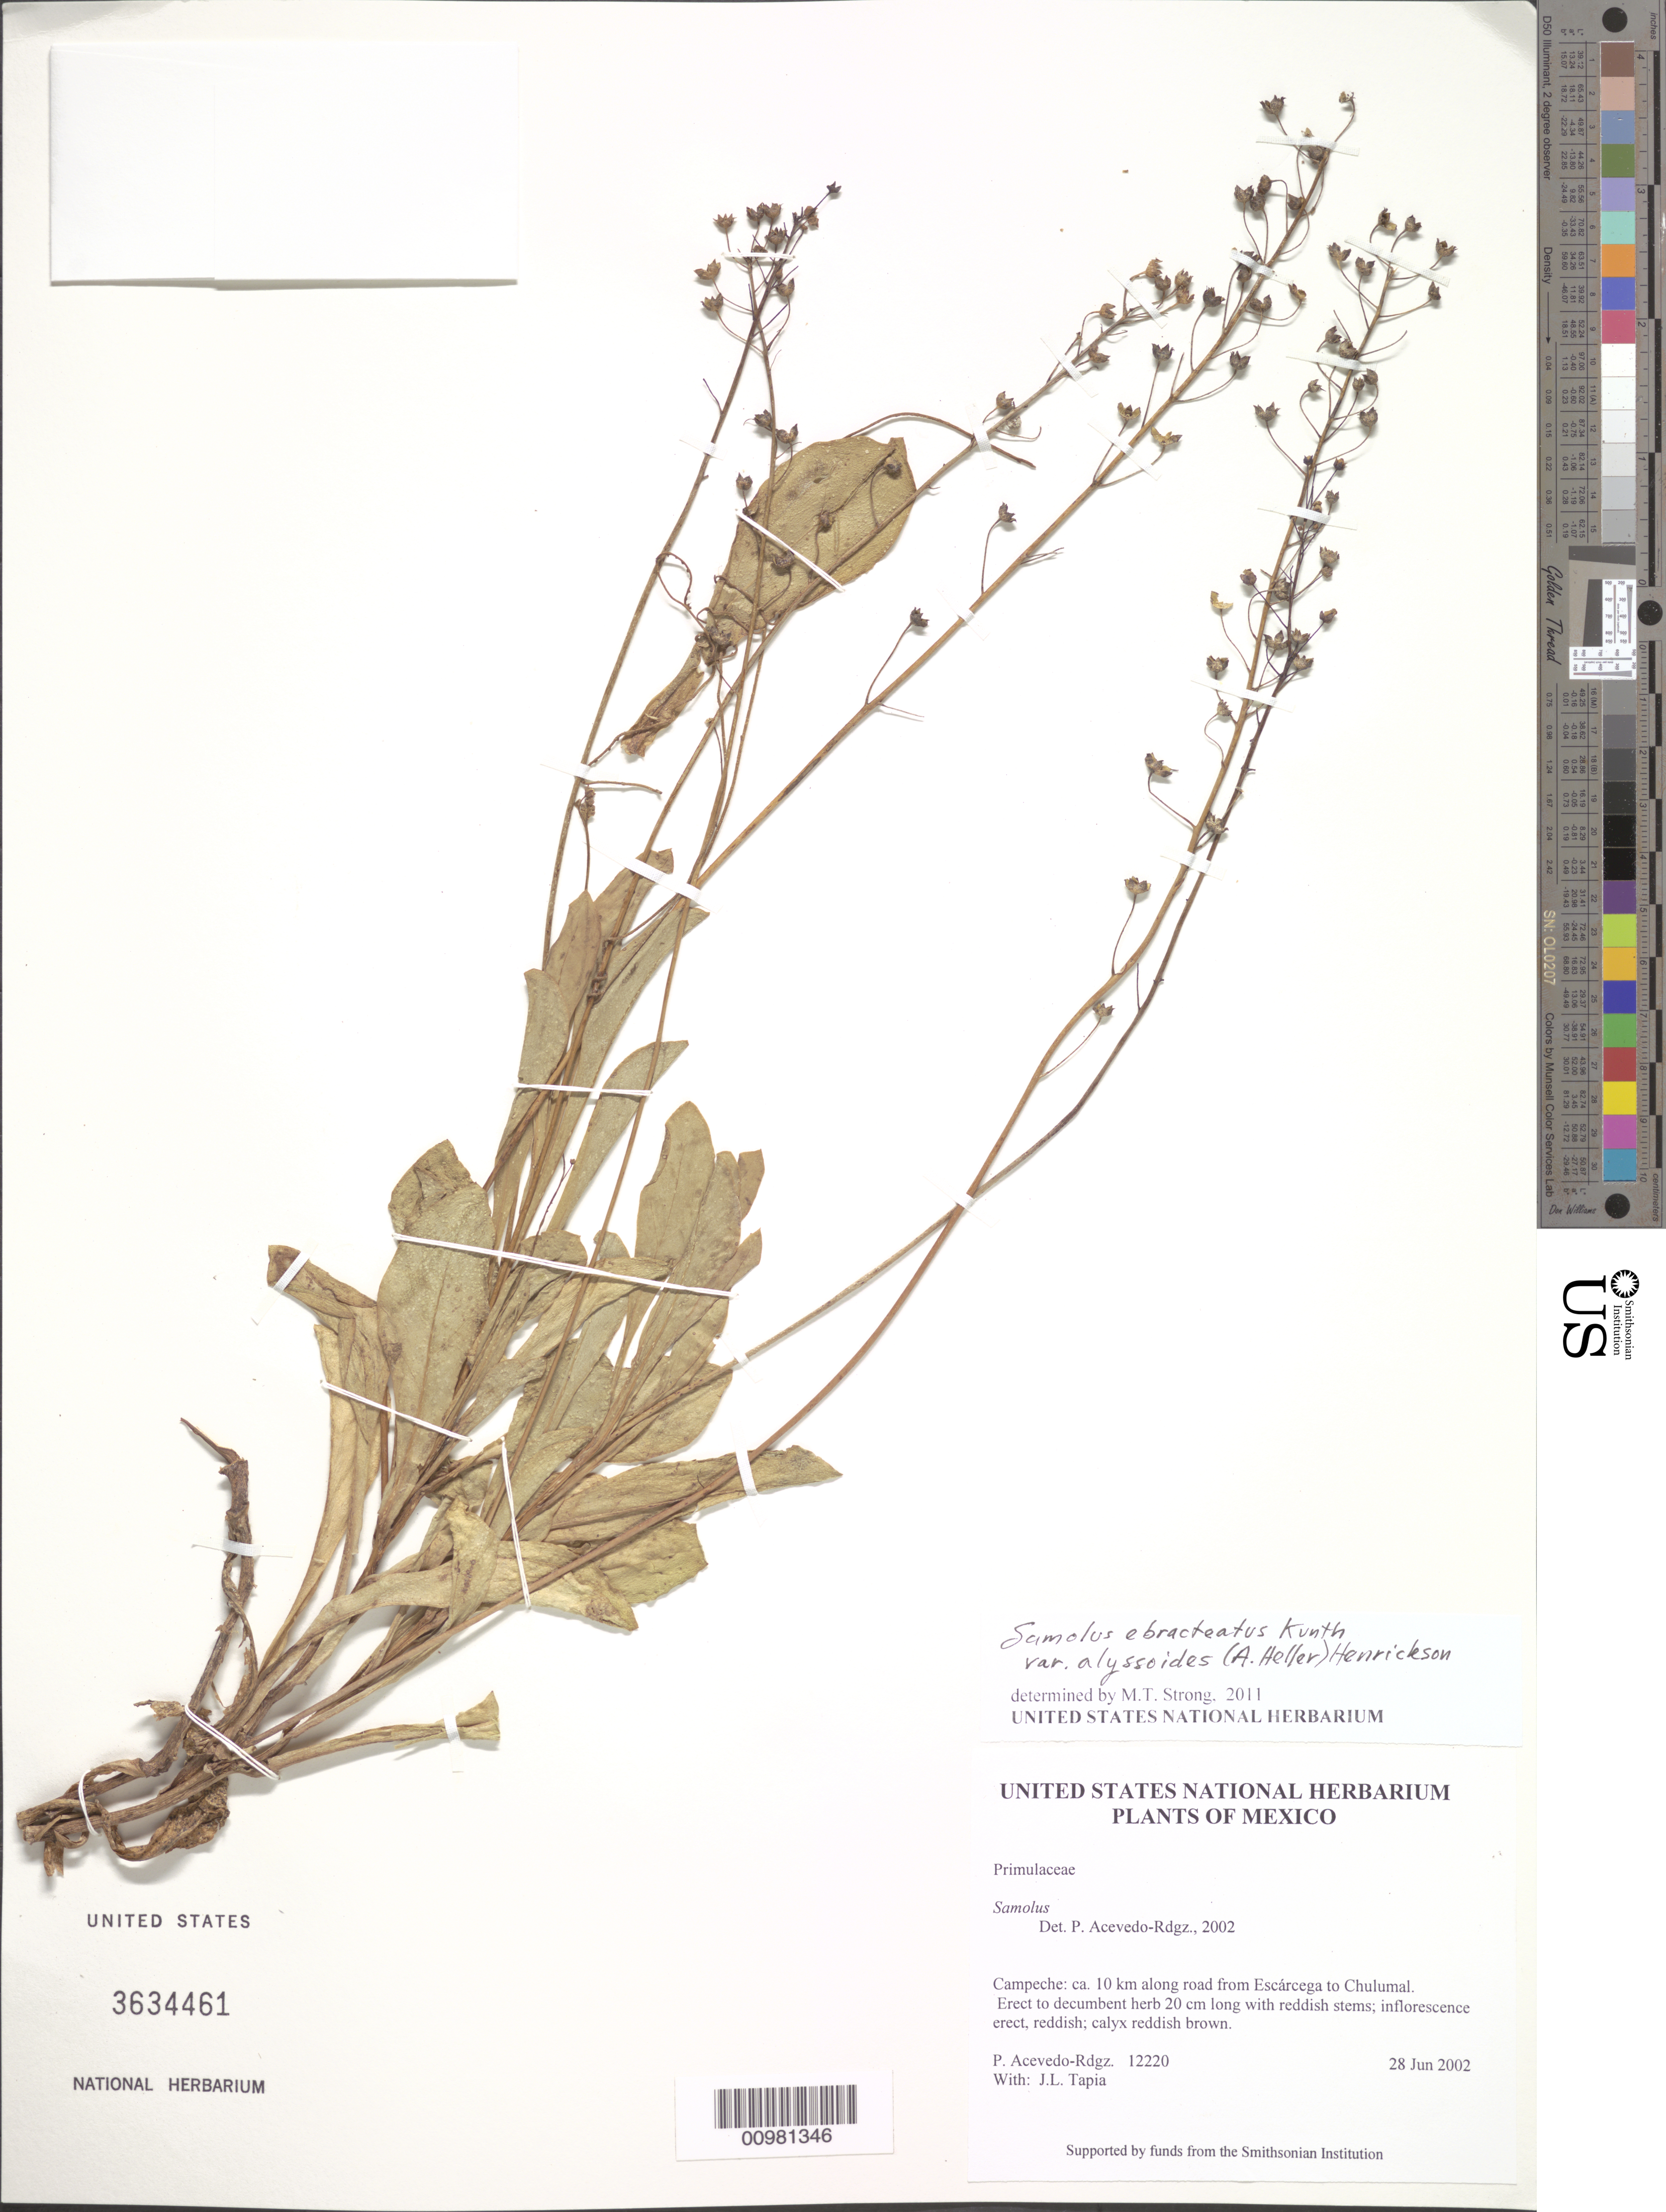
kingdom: Plantae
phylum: Tracheophyta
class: Magnoliopsida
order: Ericales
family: Primulaceae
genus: Samolus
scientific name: Samolus ebracteatus var. alyssoides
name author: (A. Heller) Henrickson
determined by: Strong, M. T., (US), Smithsonian Institution - National Museum of Natural History (UNITED STATES)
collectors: P. Acevedo-Rodr. & J. L. Tapia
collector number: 12220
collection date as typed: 28 Jun 2002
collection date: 2002-06-28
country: Mexico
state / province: Campeche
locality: Campeche: ca. 10 km along road from Escárcega to Chulumal.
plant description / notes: US, MO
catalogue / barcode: US 3634461